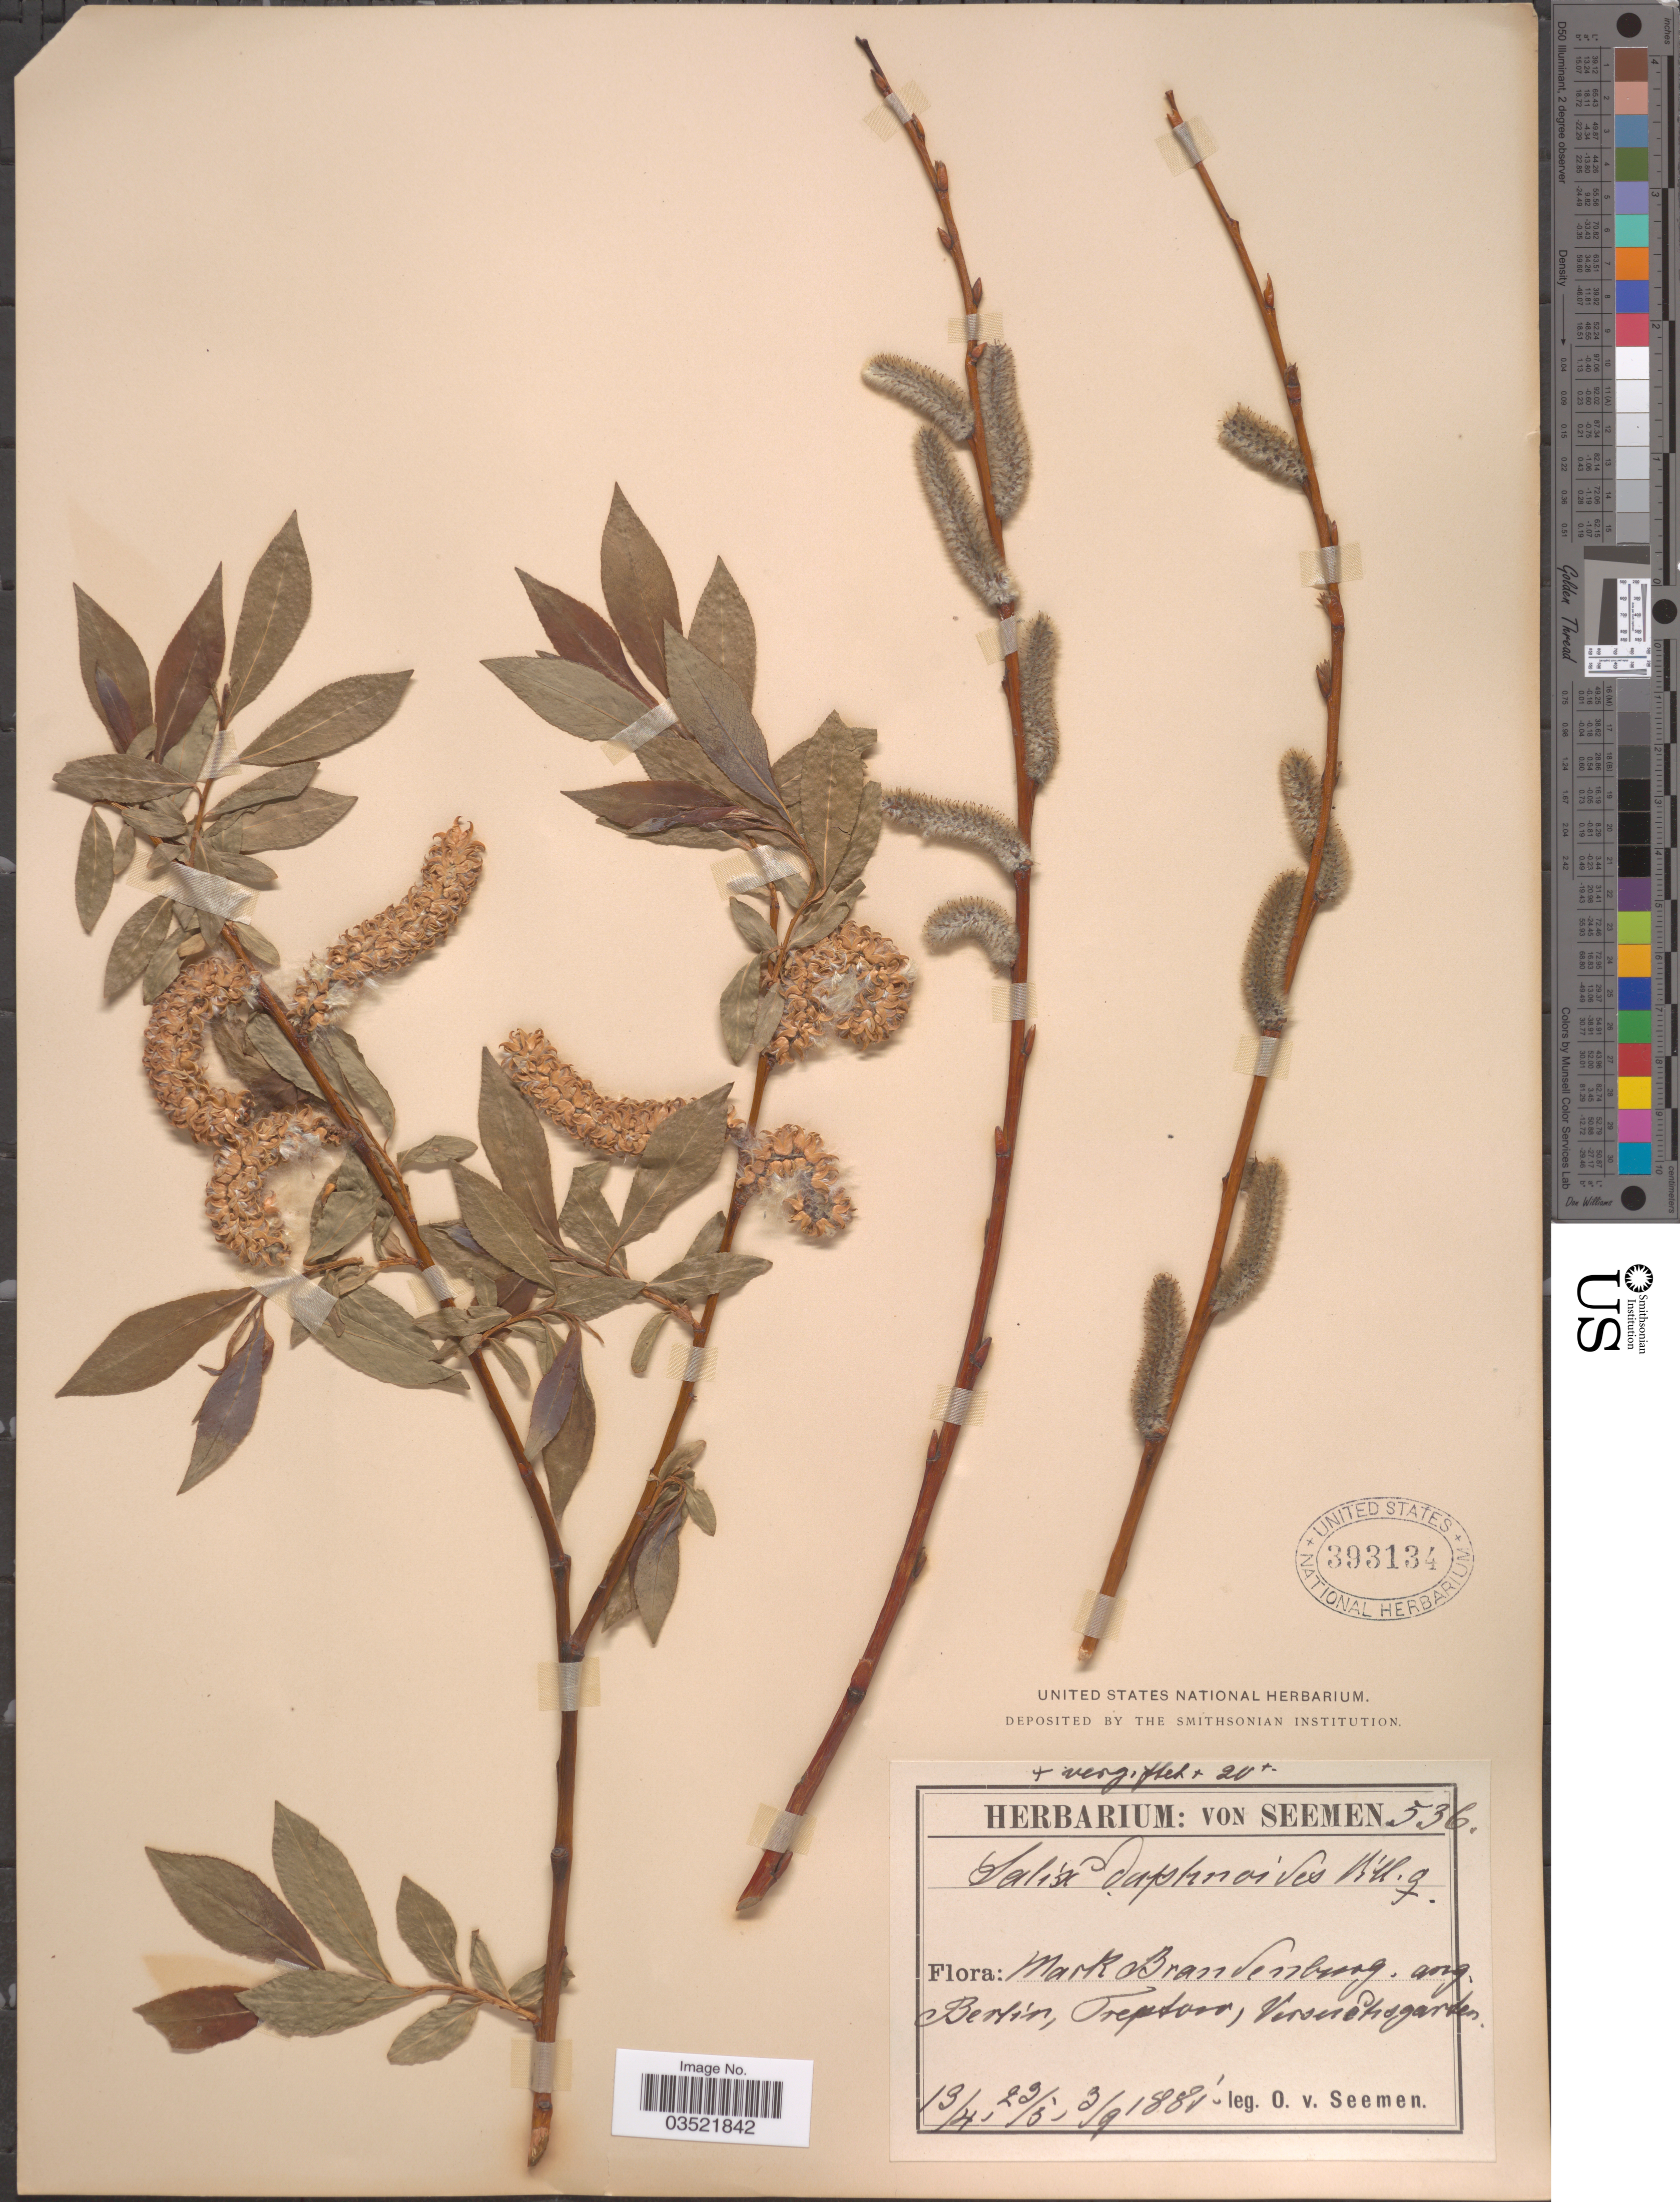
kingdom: Plantae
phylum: Tracheophyta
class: Magnoliopsida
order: Malpighiales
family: Salicaceae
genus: Salix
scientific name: Salix daphnoides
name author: Vill.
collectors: K. O. von Seemen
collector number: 536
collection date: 1881-04-13/1881-09-03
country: Germany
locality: Mark Brandenburg, ang. Berlin, Treptow, Versuchsgarten.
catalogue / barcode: US 393134